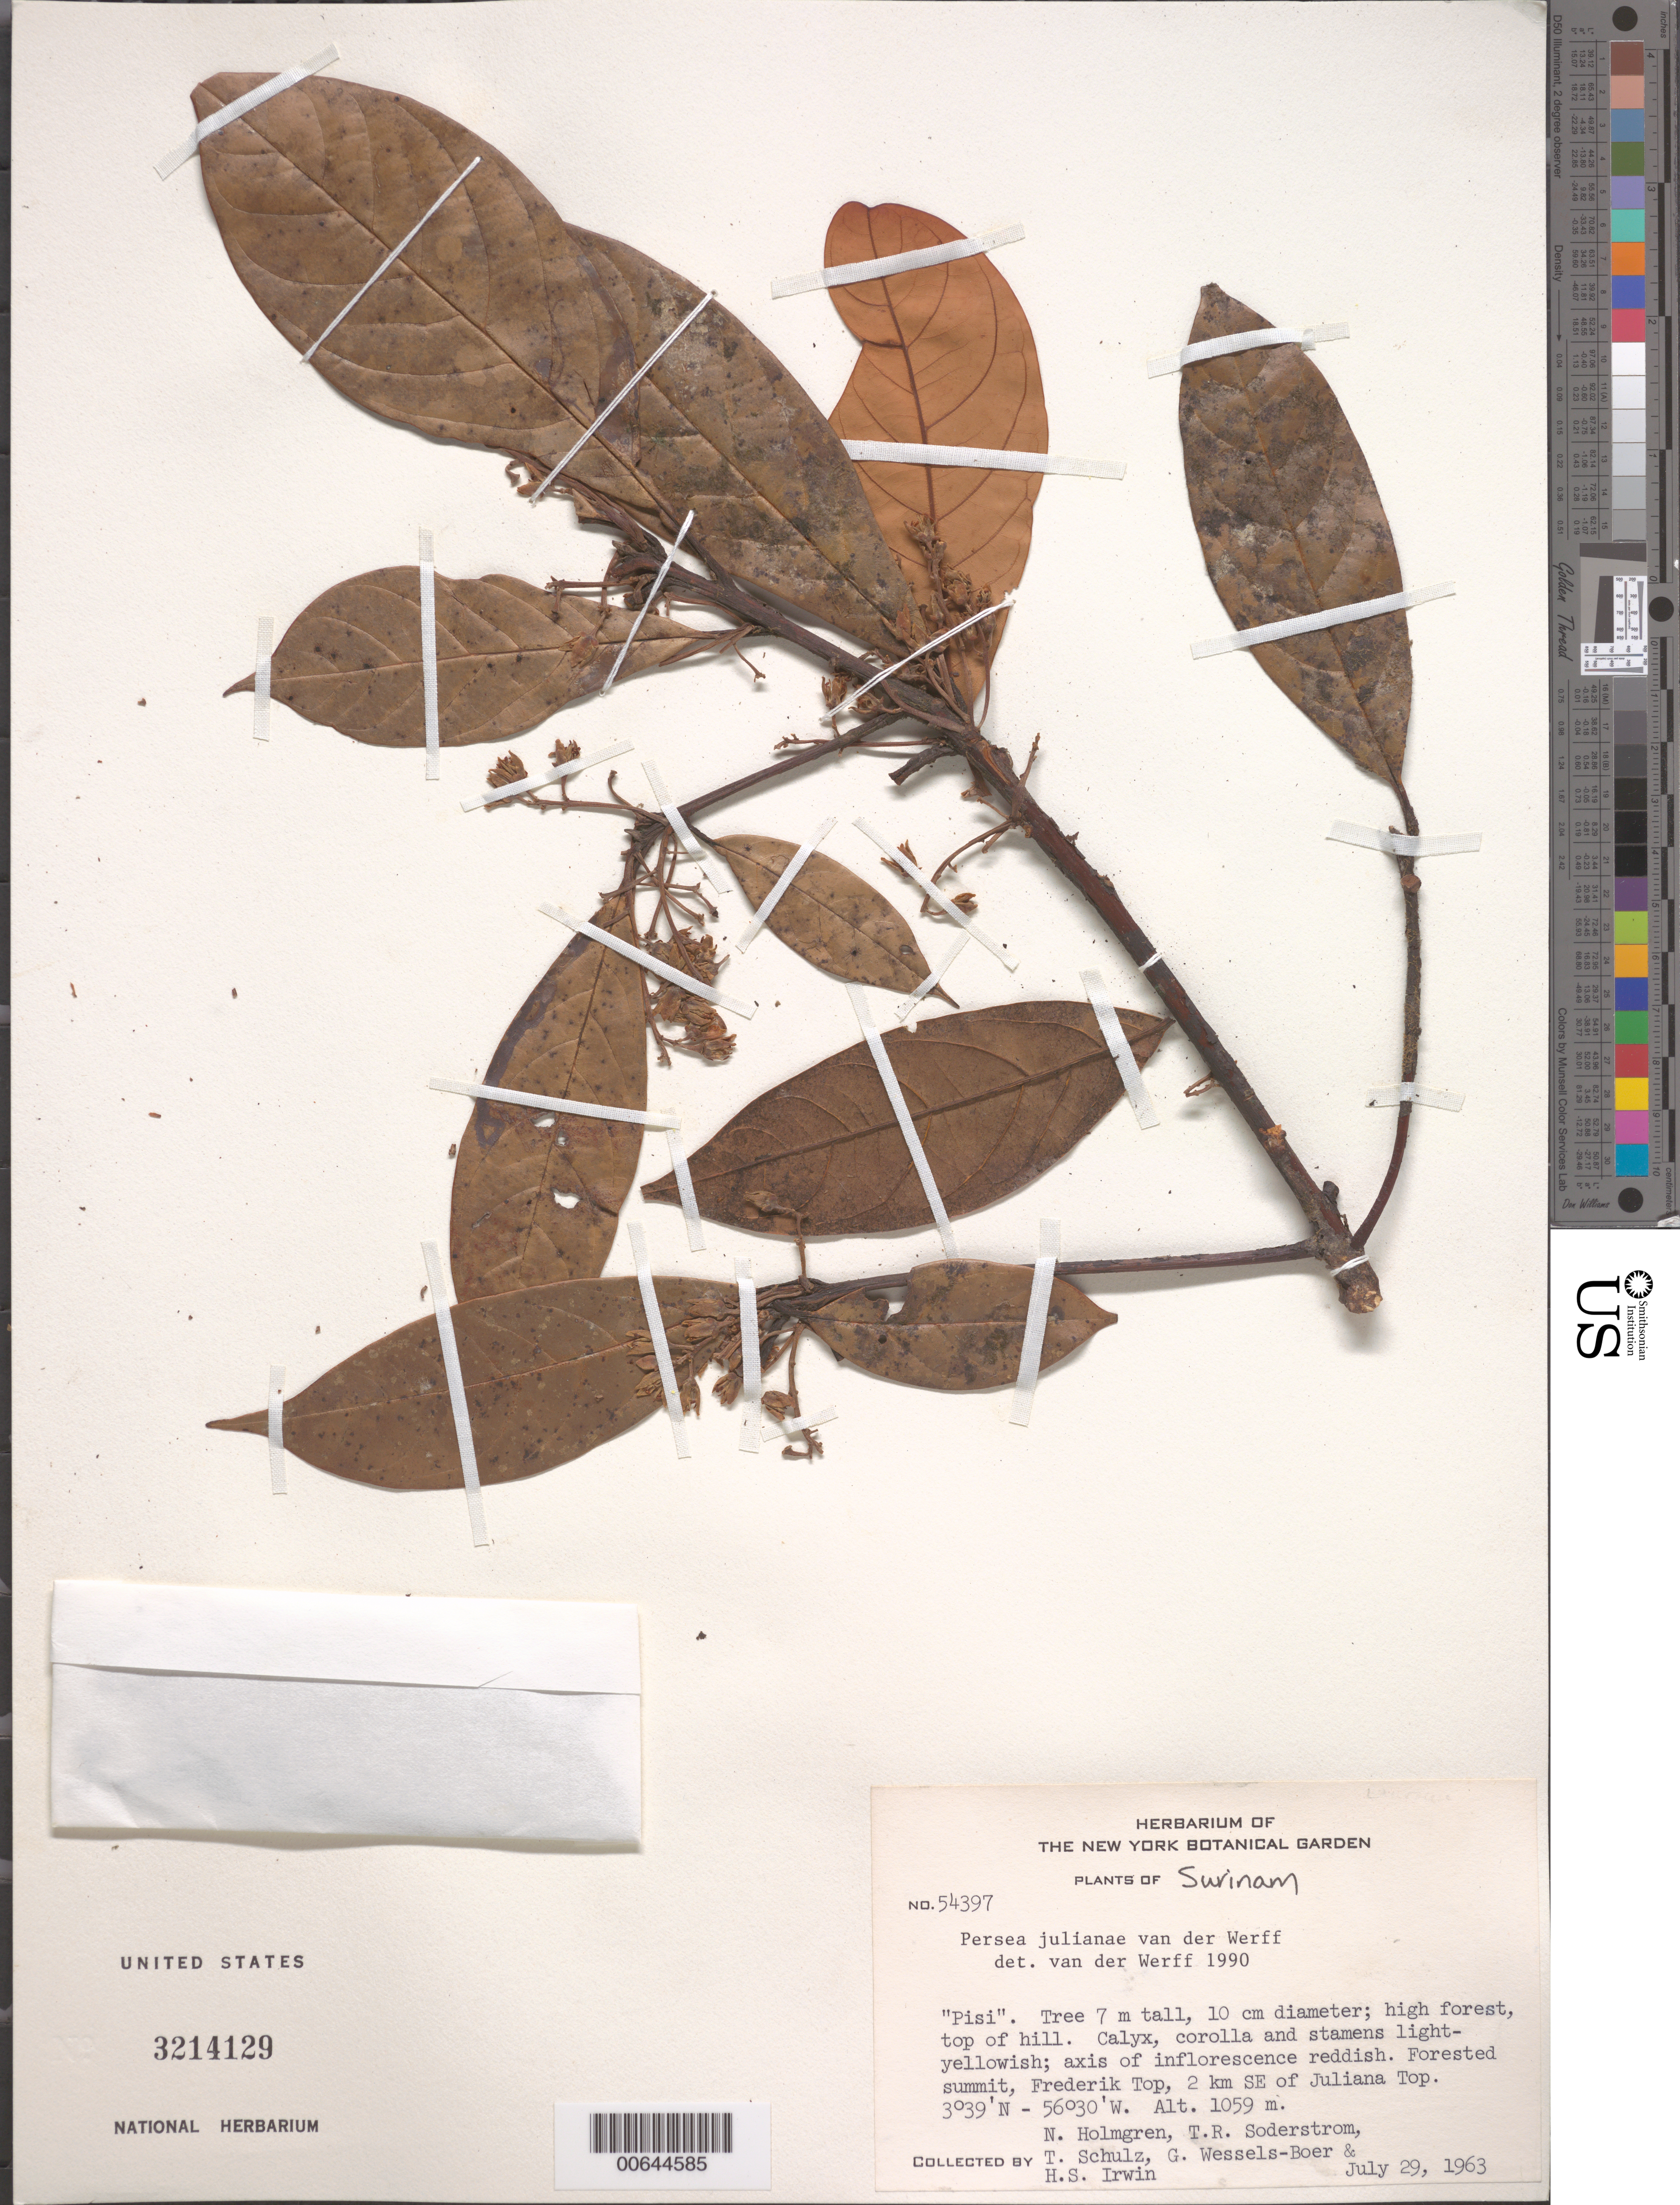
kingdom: Plantae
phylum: Tracheophyta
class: Magnoliopsida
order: Laurales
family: Lauraceae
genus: Persea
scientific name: Persea julianae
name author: van der Werff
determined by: van der Werff, H., (MO), Missouri Botanical Garden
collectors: N. H. Holmgren, T. R. Soderstrom, J. Schulz & J. G. Wessels Boer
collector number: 54397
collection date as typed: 29-Jul-63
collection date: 1963-07-29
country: Suriname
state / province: Sipaliwini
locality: Frederik Top, 2 km SE of Juliana Top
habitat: Forested summit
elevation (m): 1059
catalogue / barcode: US 3214129